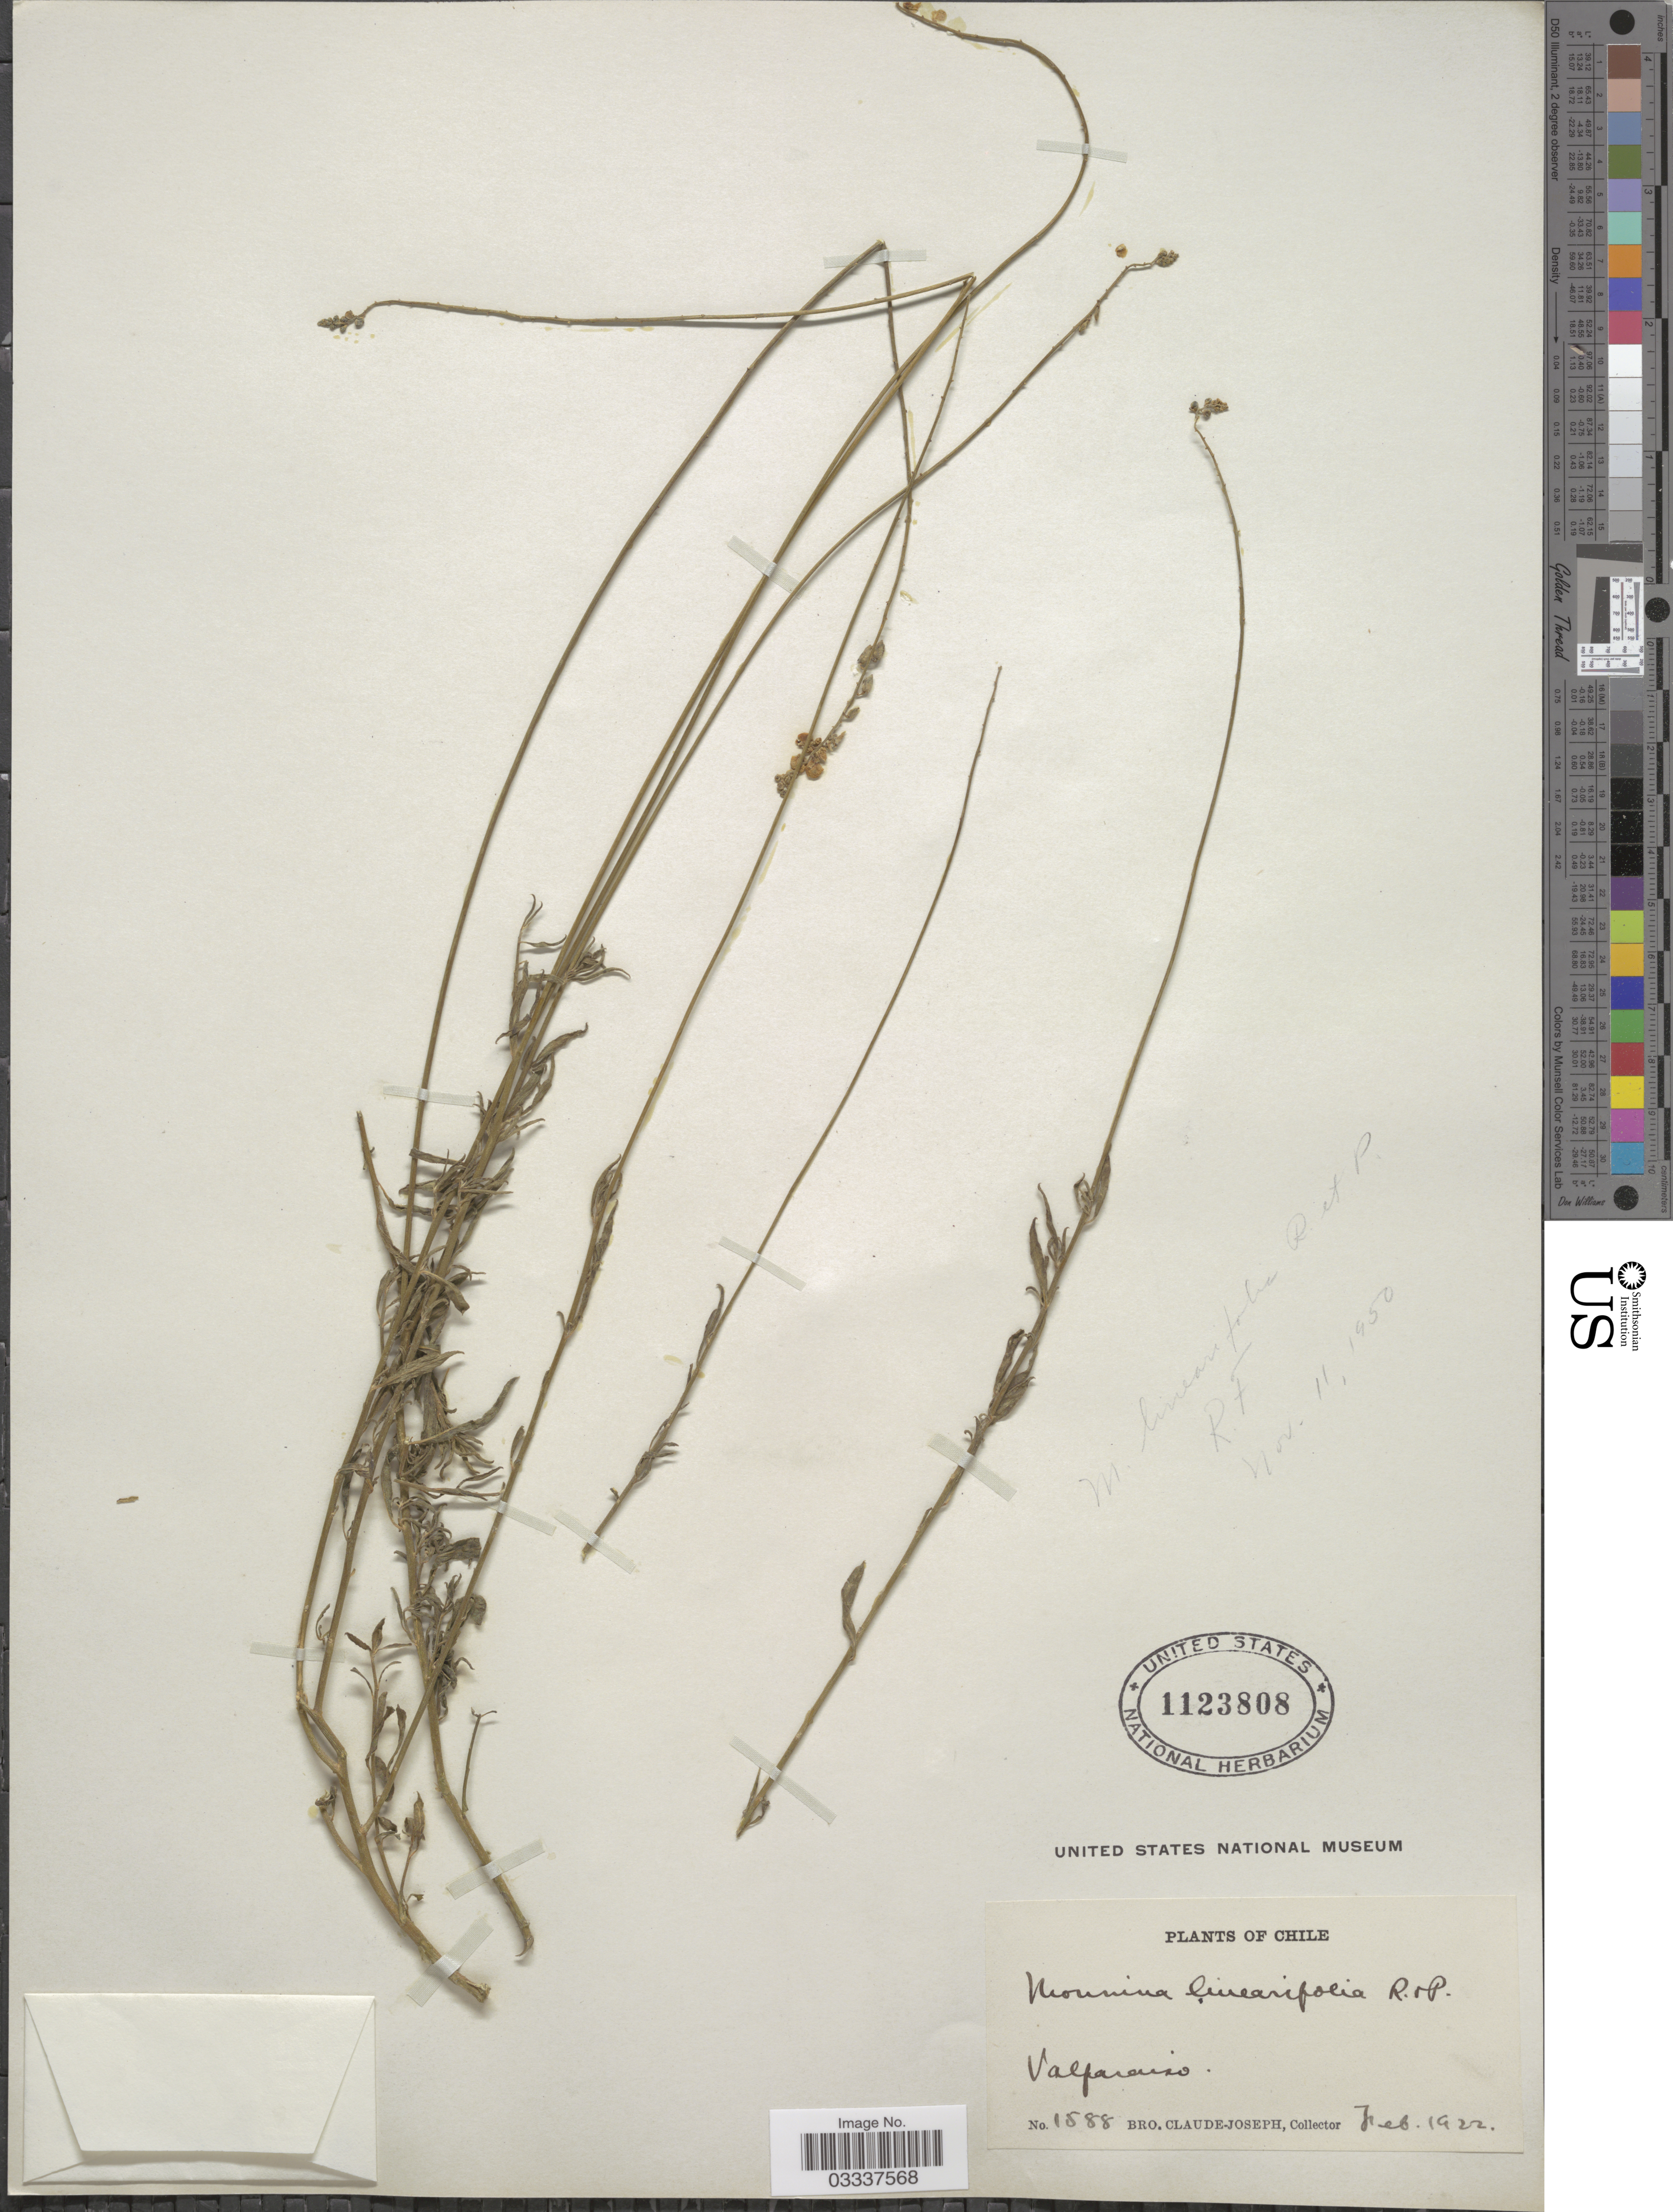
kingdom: Plantae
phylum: Tracheophyta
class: Magnoliopsida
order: Fabales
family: Polygalaceae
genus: Monnina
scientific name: Monnina linearifolia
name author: Ruiz & Pav.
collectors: Bro. Claude-Joseph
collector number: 1588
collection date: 1922-02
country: Chile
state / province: Valparaíso (V)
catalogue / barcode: US 1123808